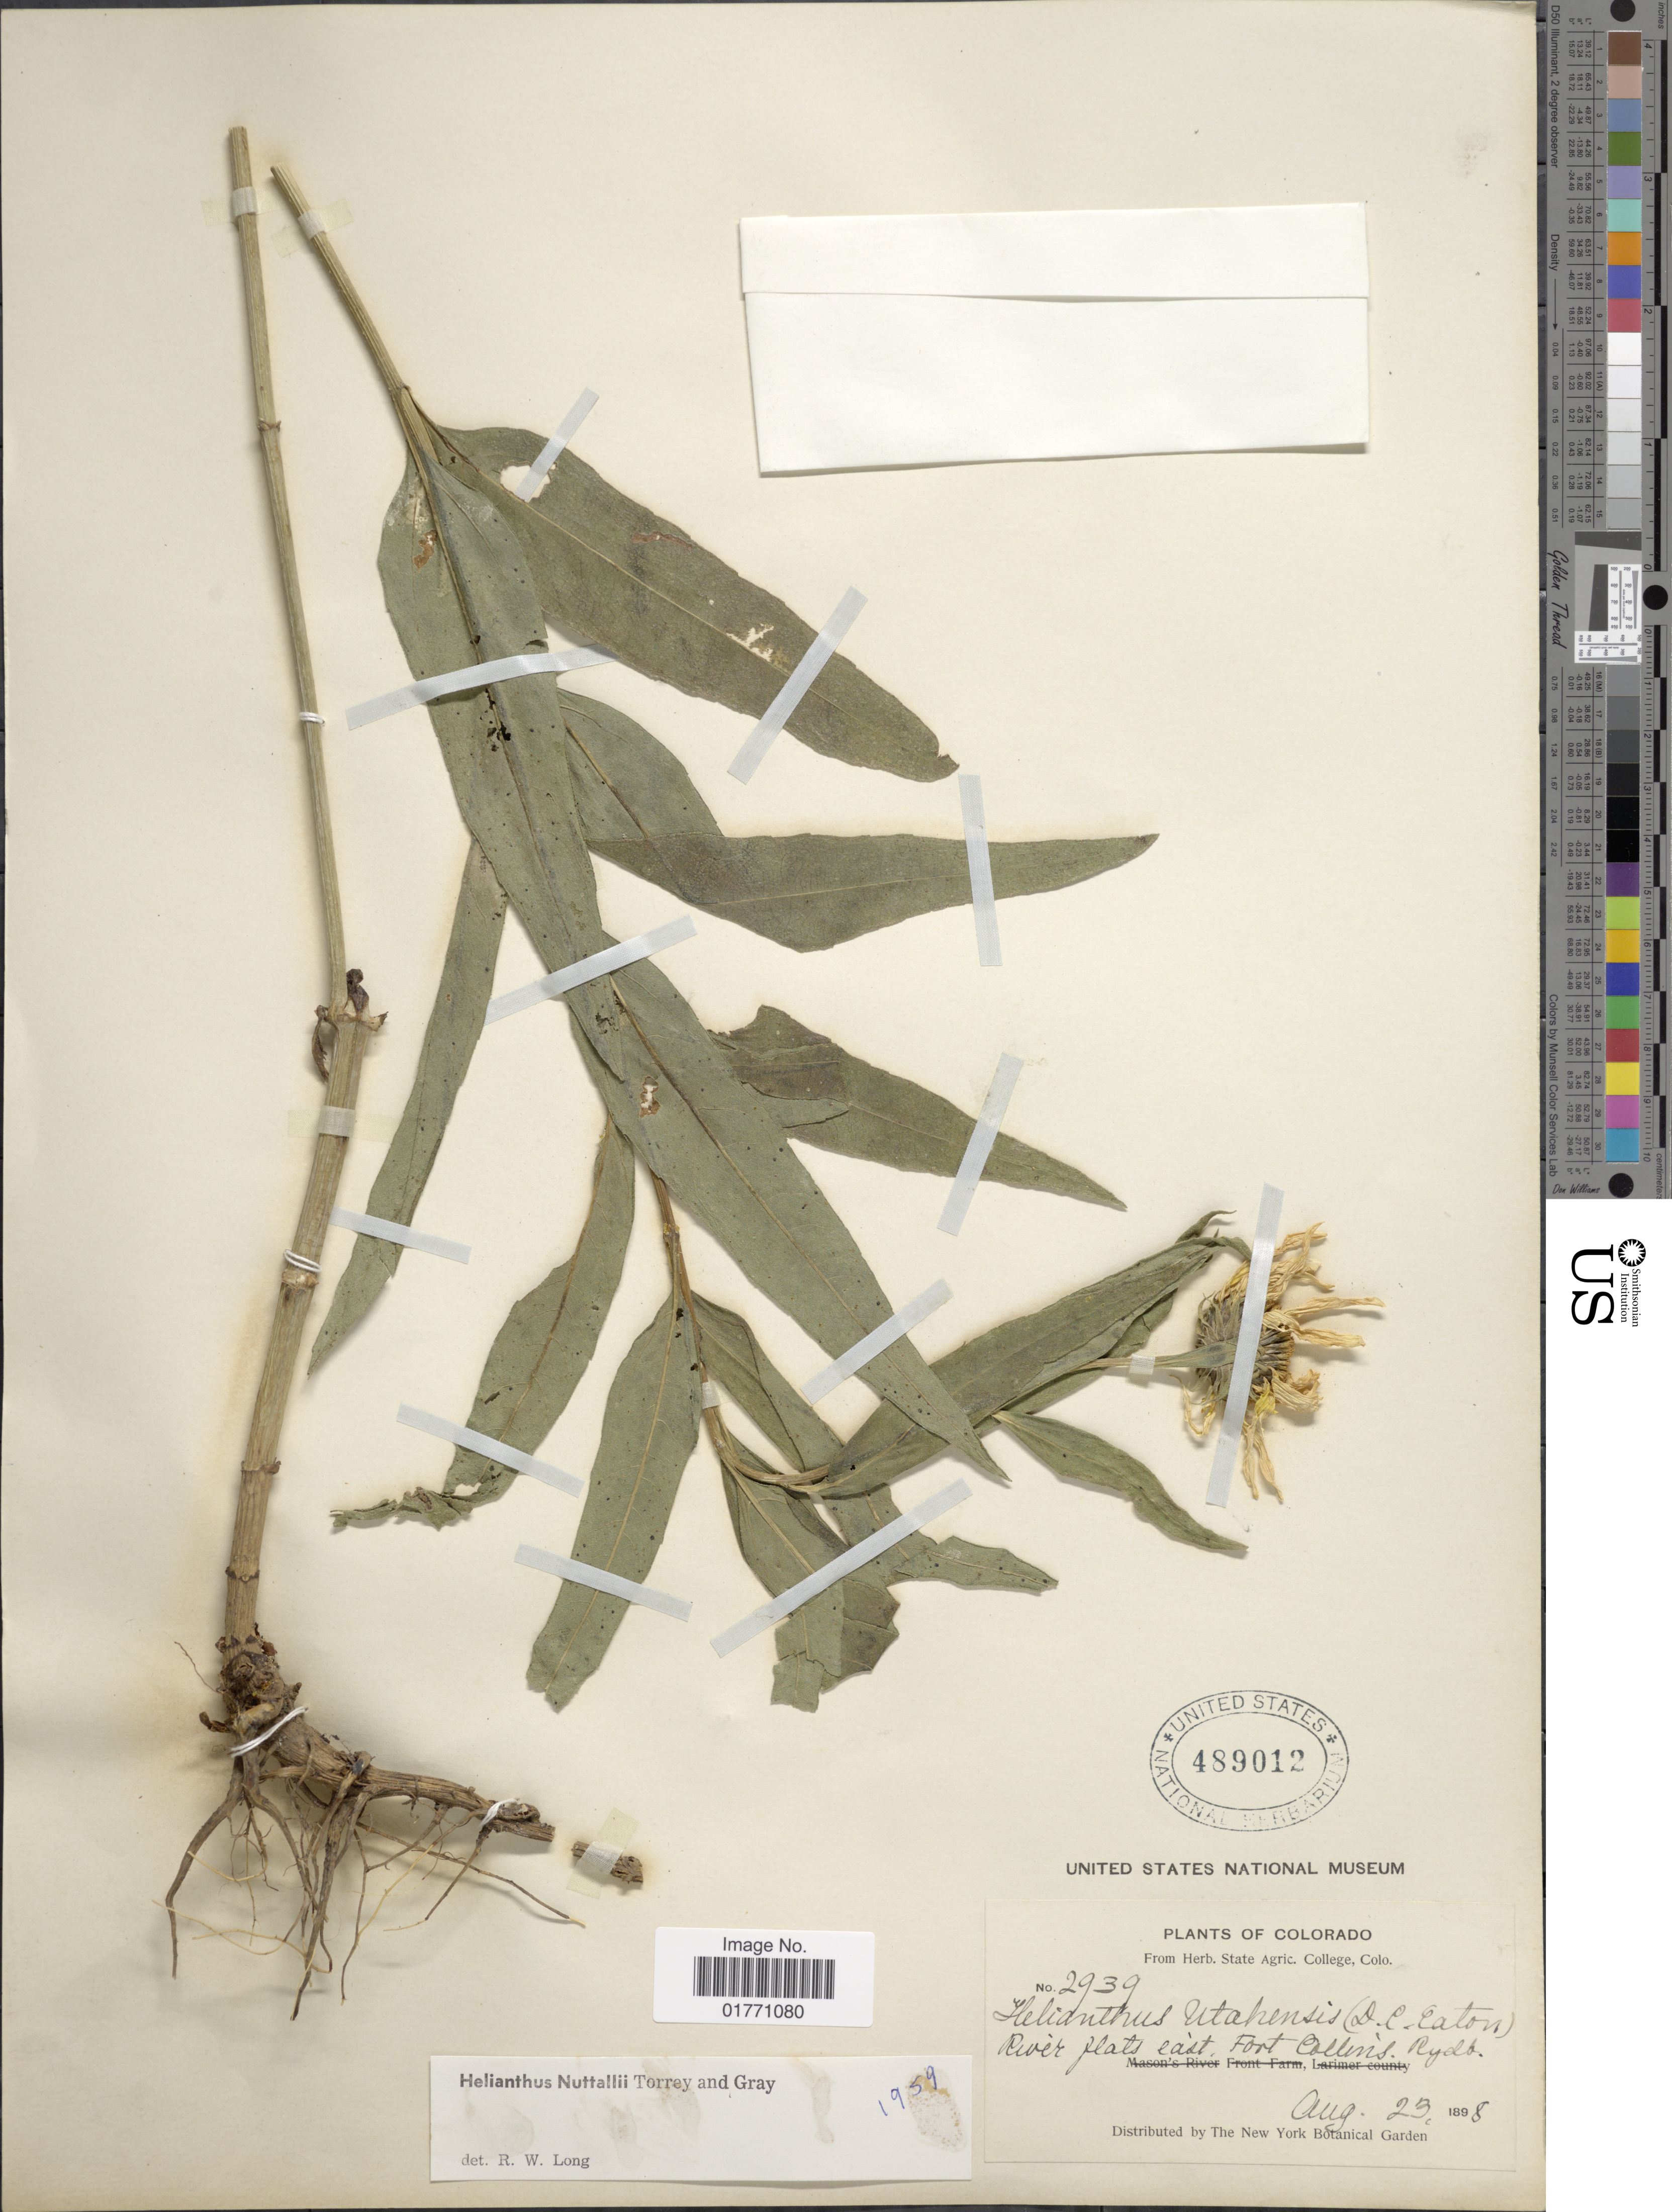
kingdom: Plantae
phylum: Tracheophyta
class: Magnoliopsida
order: Asterales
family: Asteraceae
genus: Helianthus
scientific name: Helianthus nuttallii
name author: Torr. & A. Gray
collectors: ex herb. State Agric. College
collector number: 2939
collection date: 1898-08-23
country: United States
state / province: Colorado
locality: River flats east Fort Collins.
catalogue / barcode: US 489012